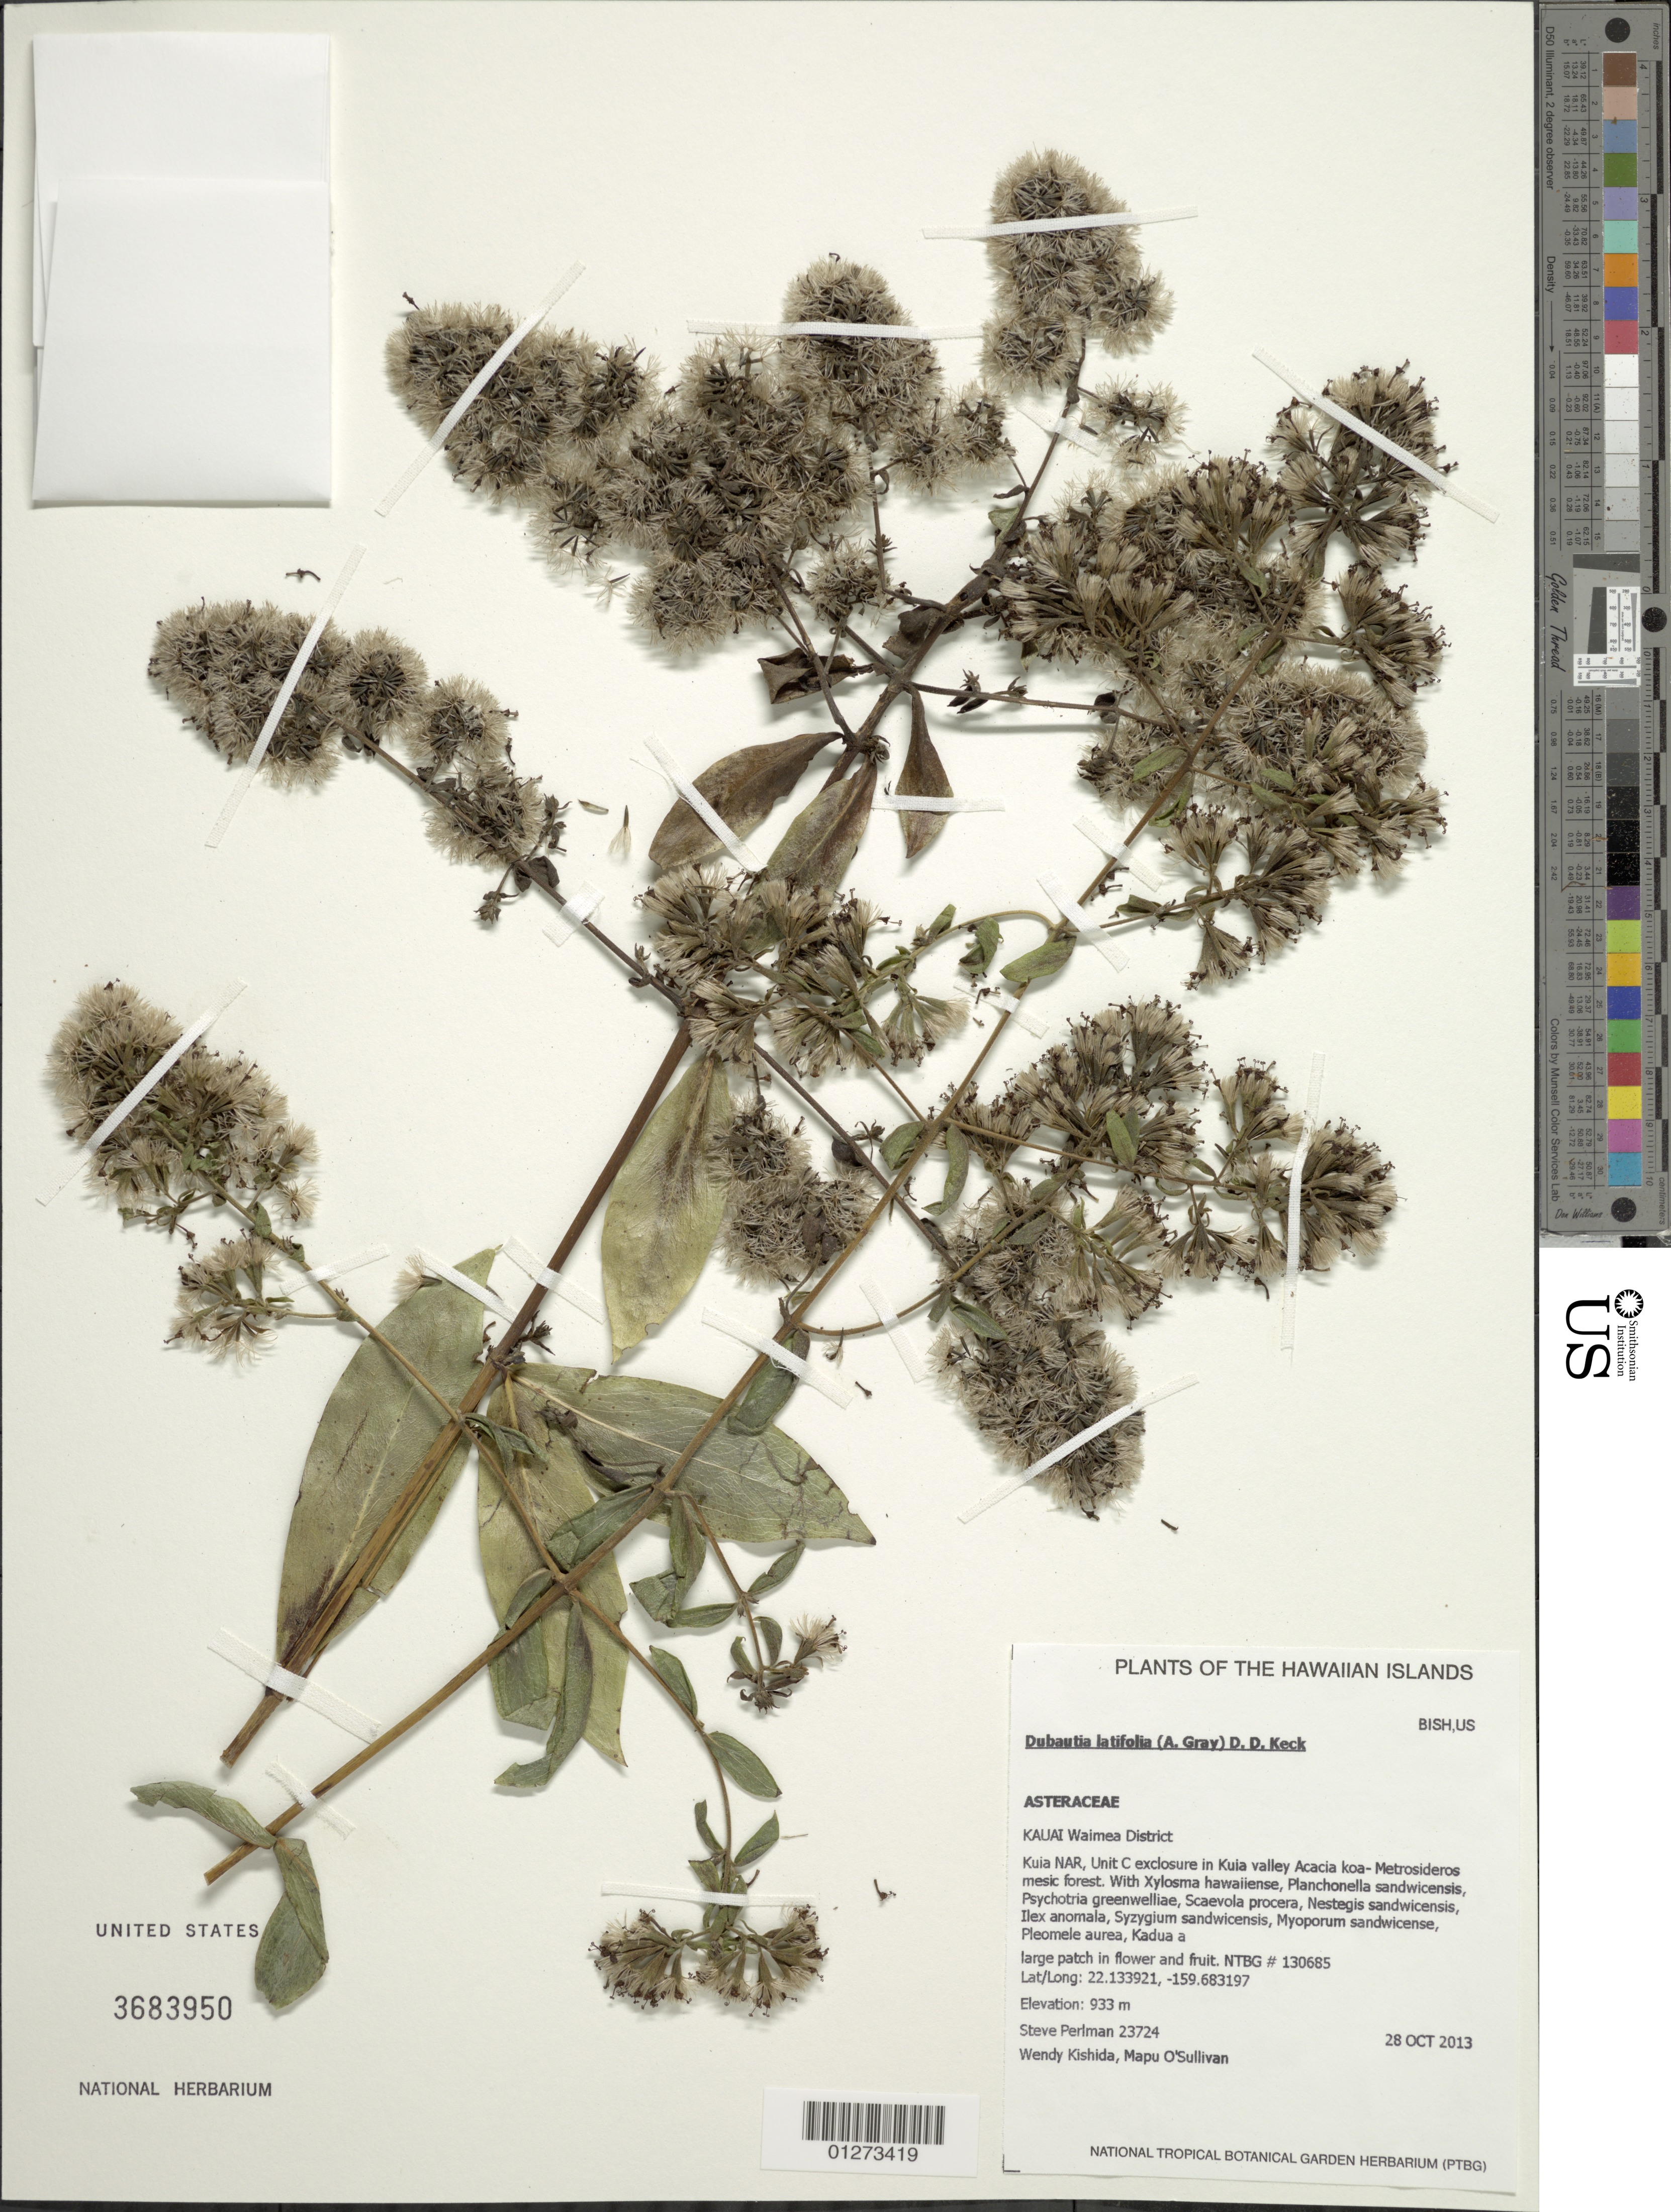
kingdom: Plantae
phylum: Tracheophyta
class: Magnoliopsida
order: Asterales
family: Asteraceae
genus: Dubautia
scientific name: Dubautia latifolia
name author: (A. Gray) D.D. Keck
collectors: S. P. Perlman, W. Kishida & M. O'Sullivan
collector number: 23724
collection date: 2013-10-28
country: United States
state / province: Hawaii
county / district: Kauai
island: Kaua'i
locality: Waimea District, Kuia NAR, Unit C exclosure in Kuia Valley.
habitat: Mesic forest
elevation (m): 933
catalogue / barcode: US 3683950